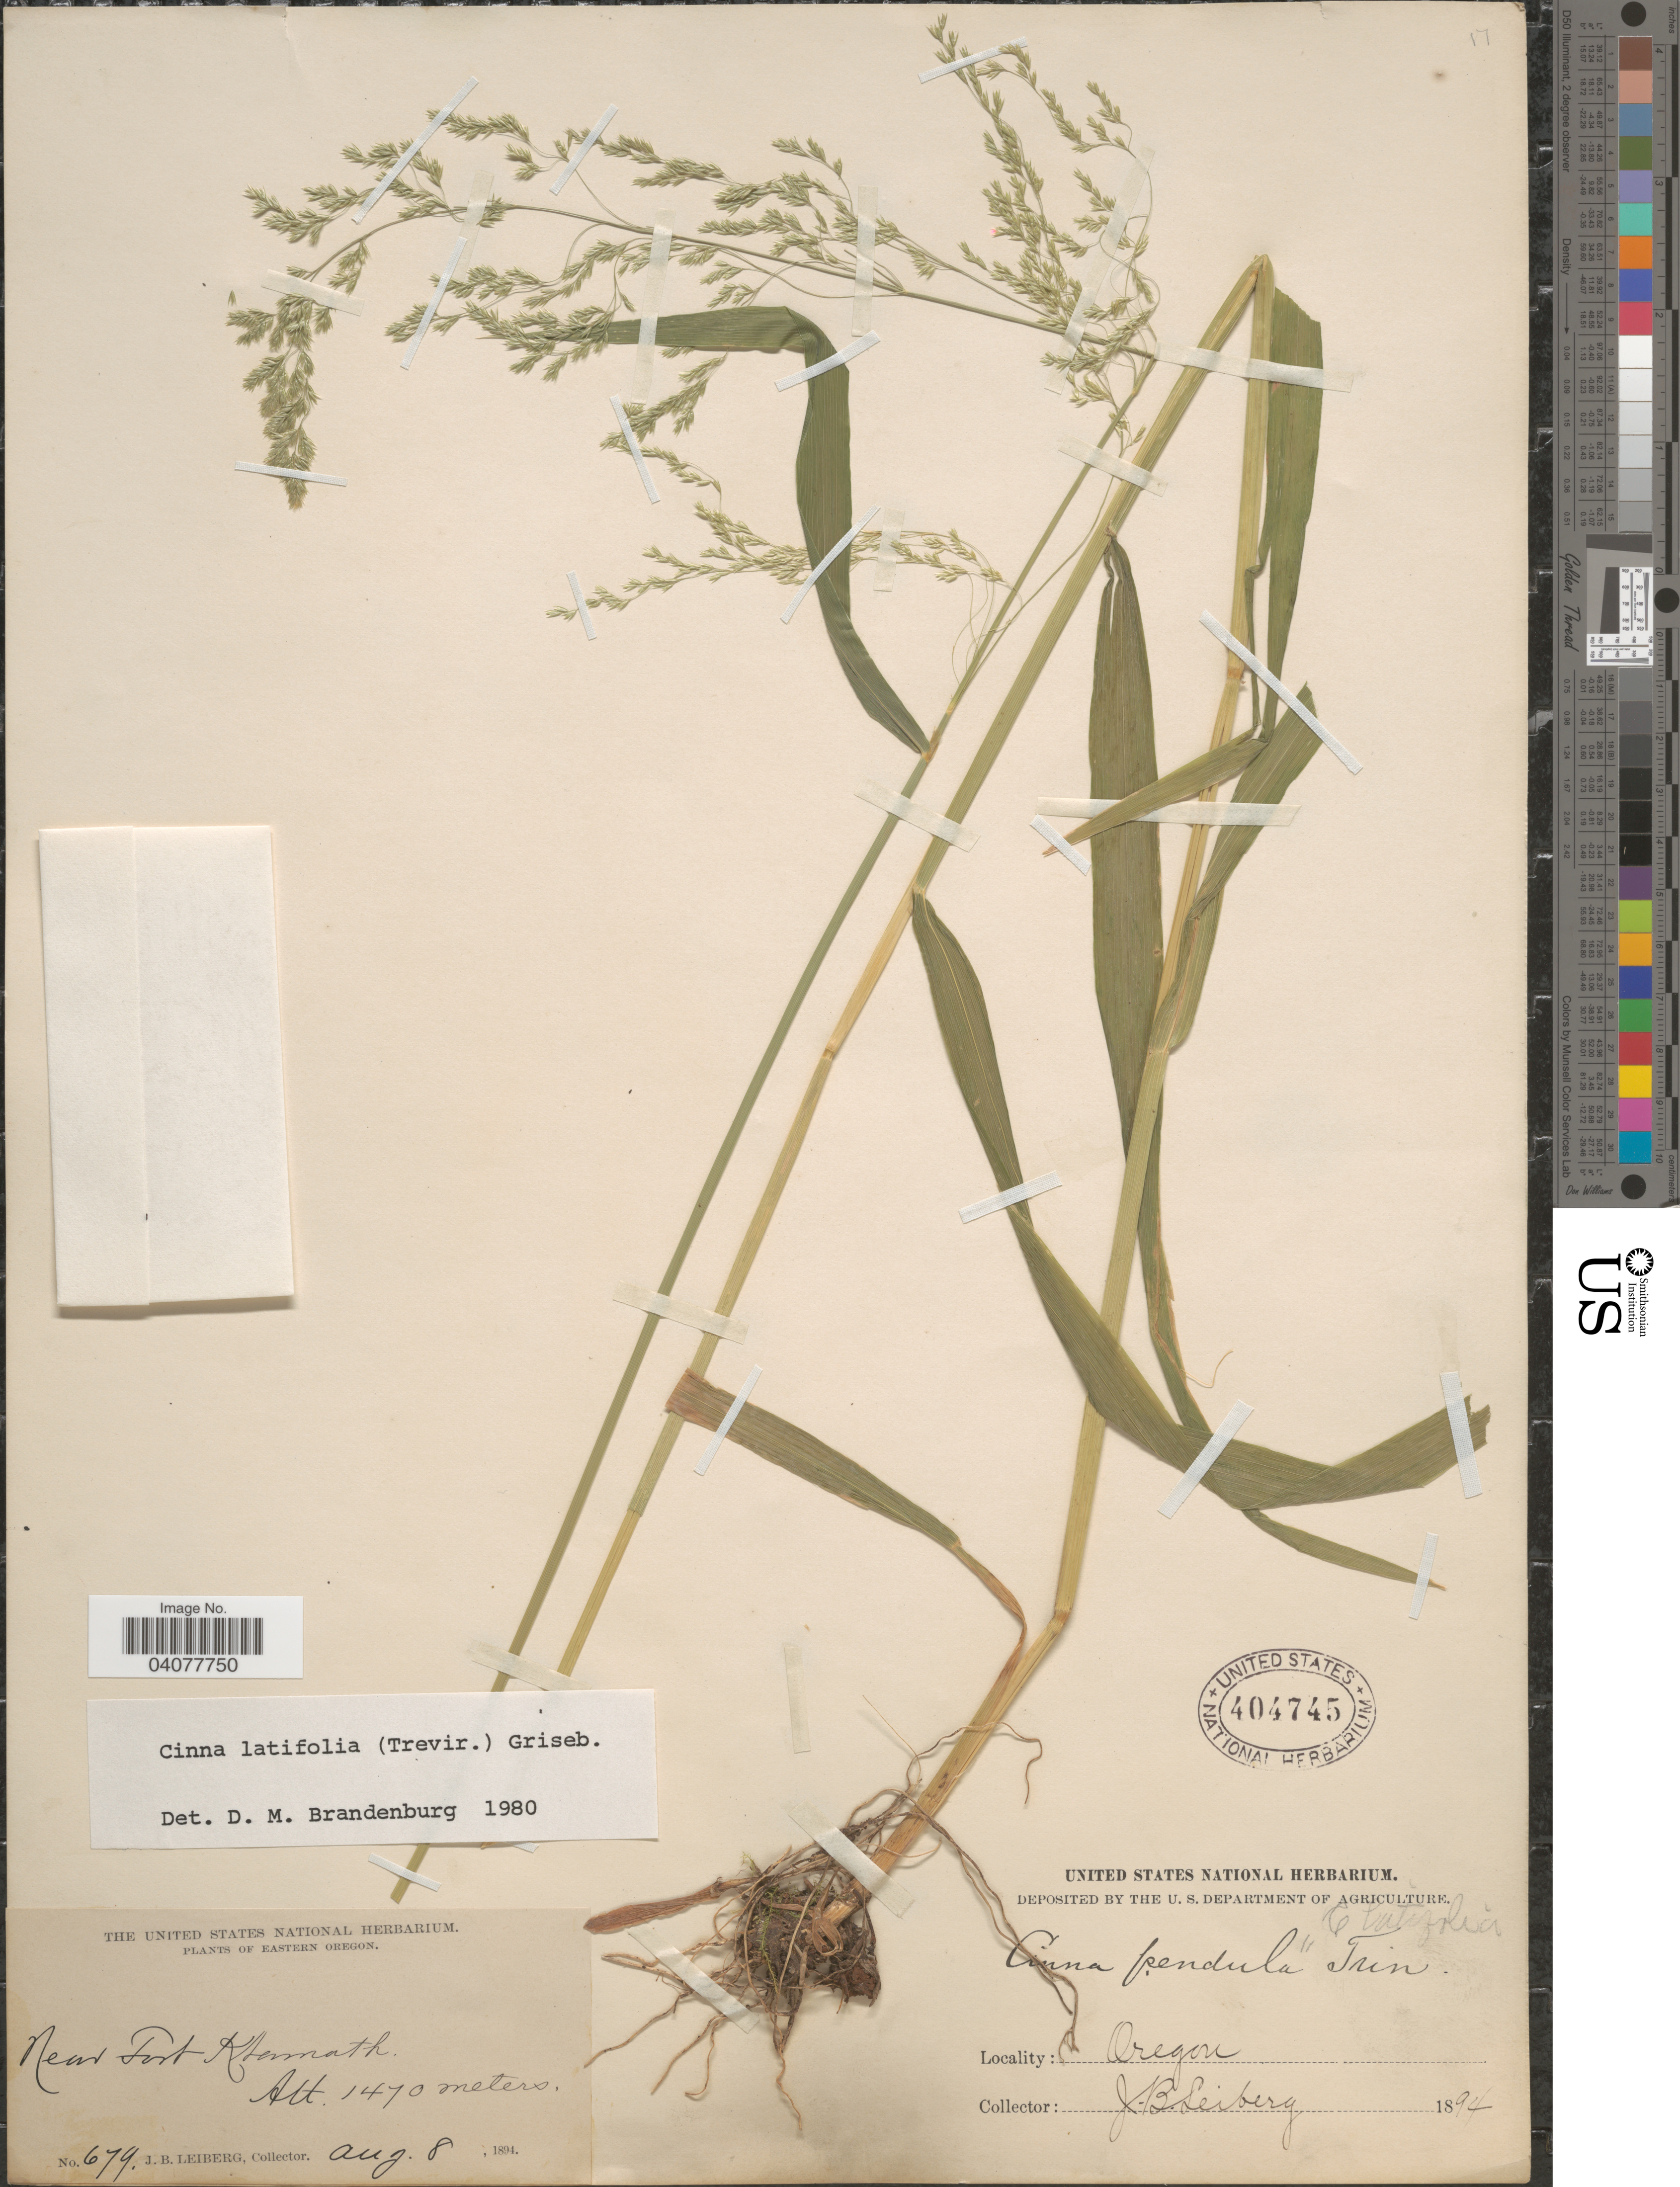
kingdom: Plantae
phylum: Tracheophyta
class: Liliopsida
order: Poales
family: Poaceae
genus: Cinna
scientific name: Cinna latifolia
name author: (Trevir. ex Goeppert) Griseb.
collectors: J. B. Leiberg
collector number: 679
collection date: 1894-08-08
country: United States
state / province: Oregon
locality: Eastern Oregon. Near Fort Klamath.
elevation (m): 1470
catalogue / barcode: US 404745